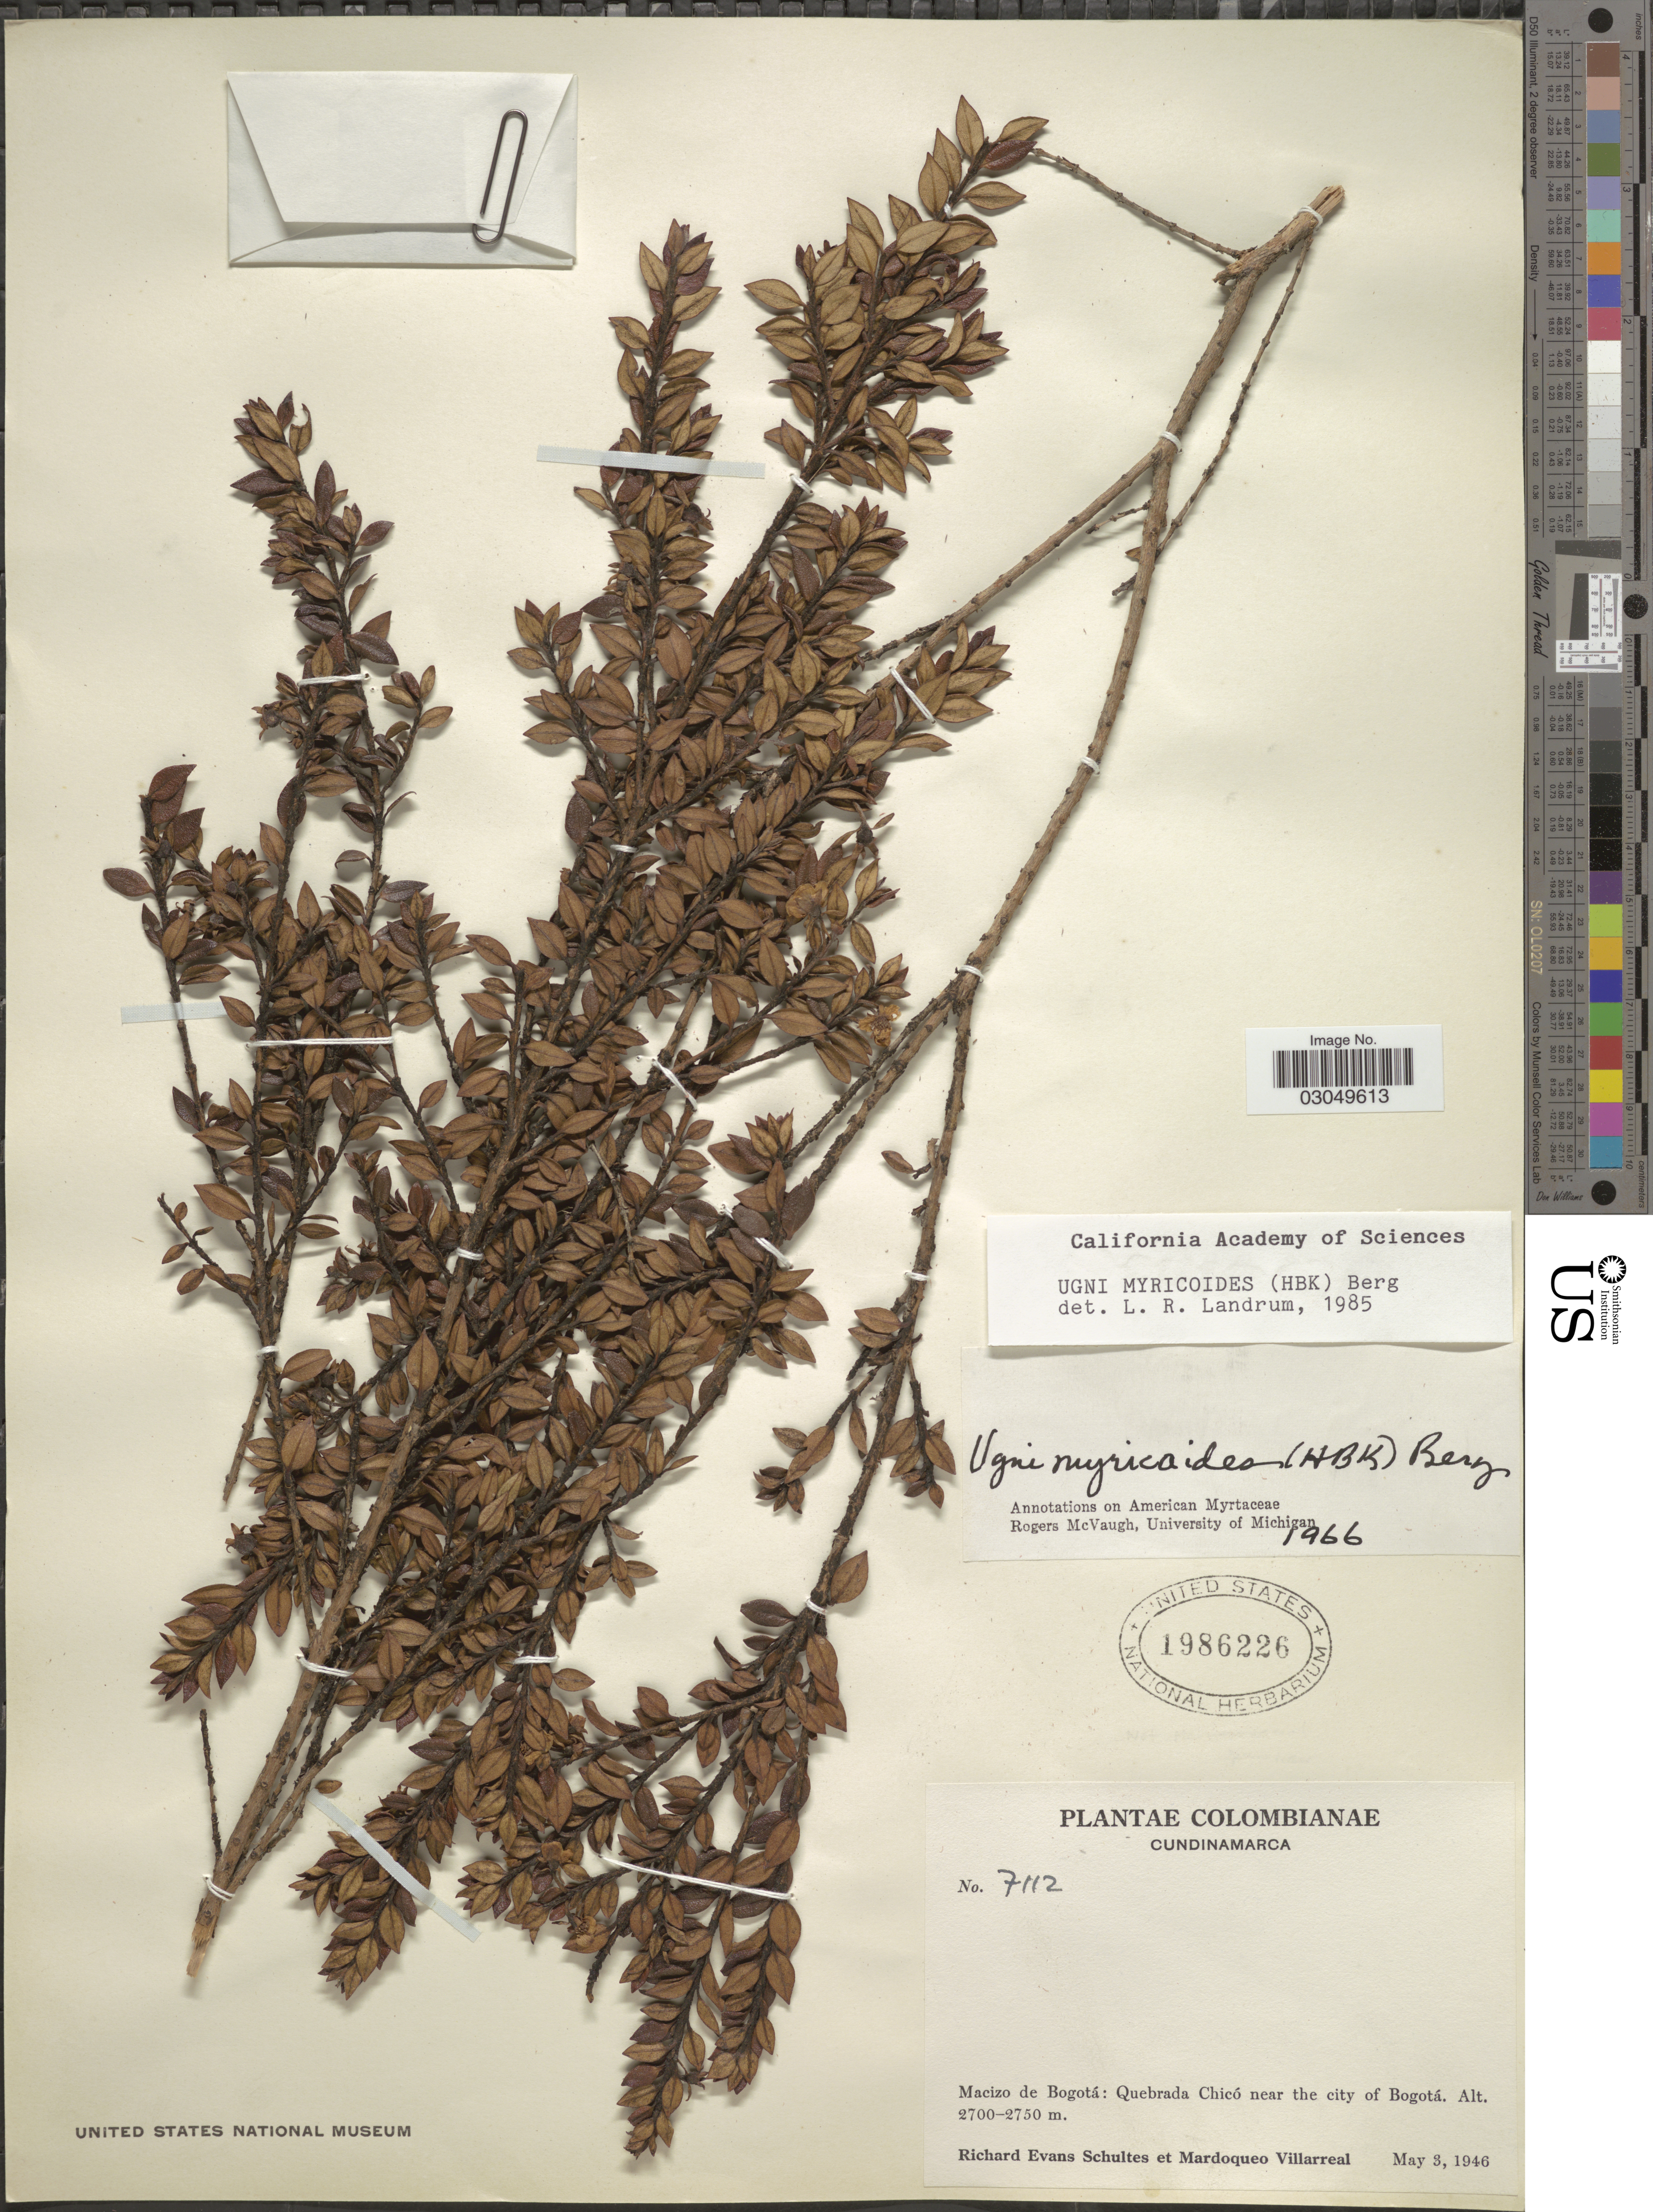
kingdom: Plantae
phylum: Tracheophyta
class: Magnoliopsida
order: Myrtales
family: Myrtaceae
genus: Ugni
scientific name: Ugni myricoides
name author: (Kunth) O. Berg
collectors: R. E. Schultes & M. Villarreal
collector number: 7112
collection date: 1946-05-03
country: Colombia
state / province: Cundinamarca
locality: Macizo de Bogotá: Quebrada Chicó near the city of Bogotá.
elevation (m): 2700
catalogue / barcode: US 1986226